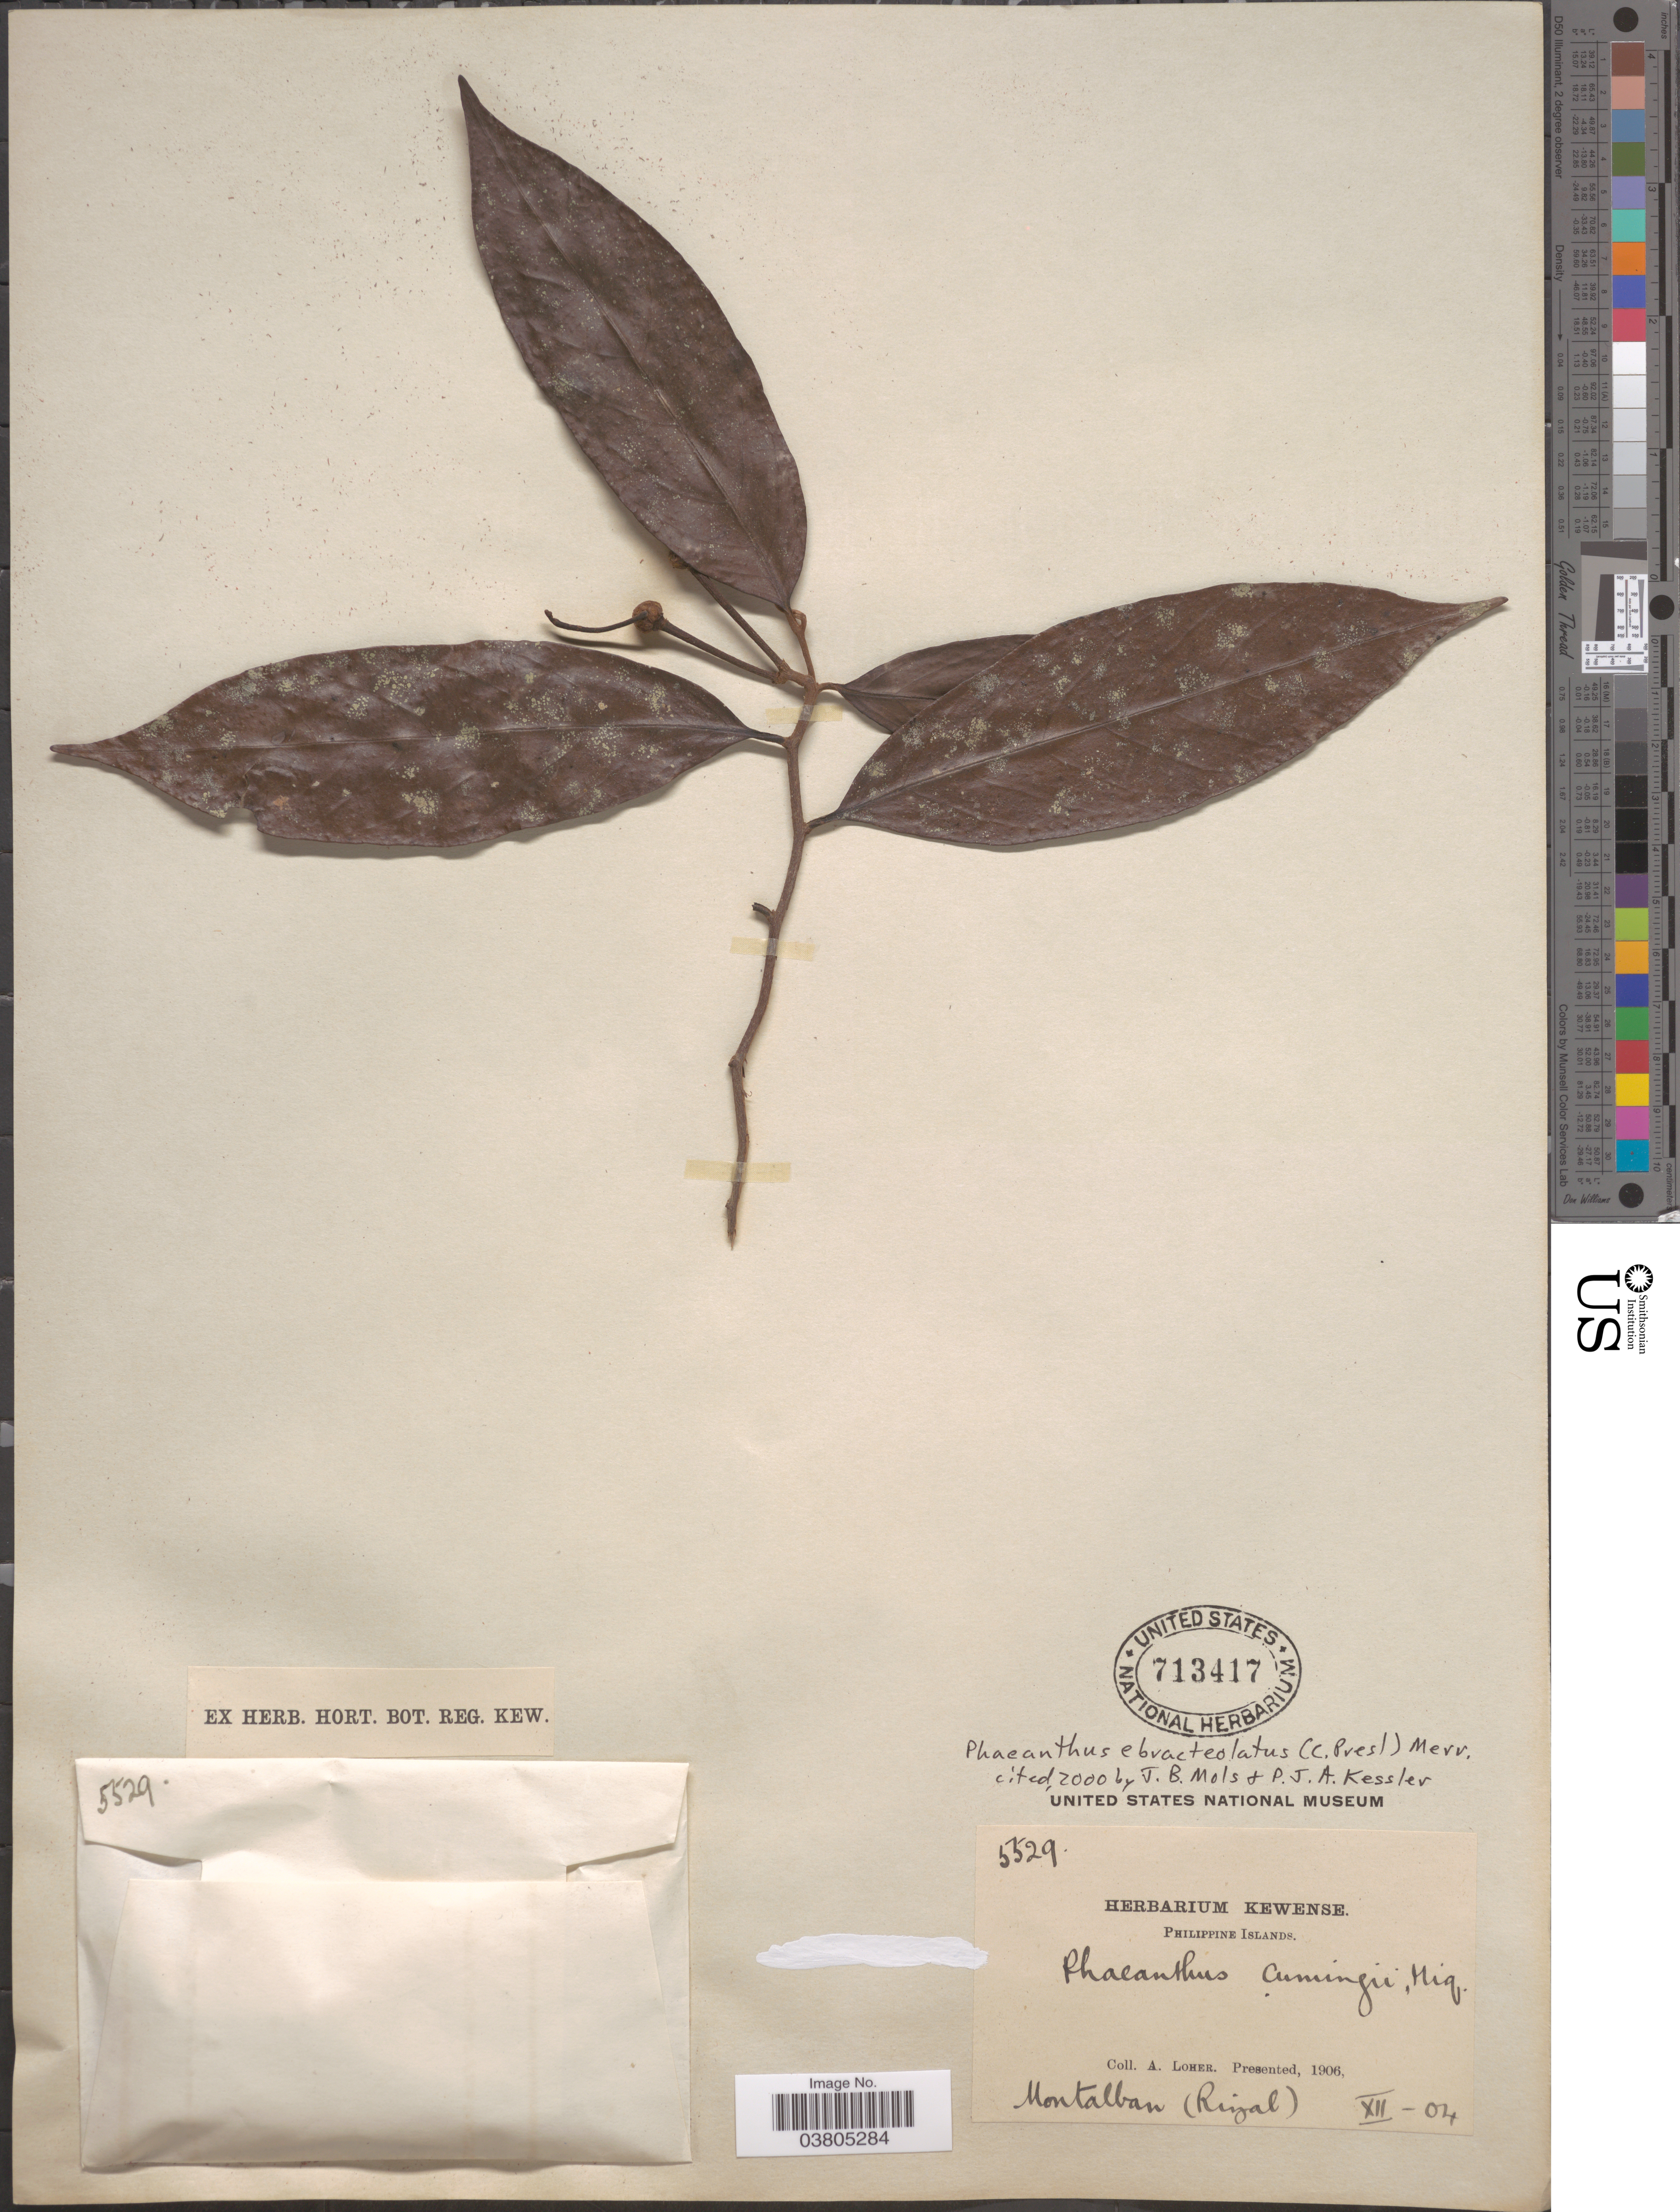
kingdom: Plantae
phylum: Tracheophyta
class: Magnoliopsida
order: Magnoliales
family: Annonaceae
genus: Phaeanthus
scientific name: Phaeanthus ebracteolatus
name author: (C. Presl) Merr.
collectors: A. Loher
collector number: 5529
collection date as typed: Transcribed d/m/y: /12/4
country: Philippines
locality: Montalban (Rizal).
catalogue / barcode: US 713417